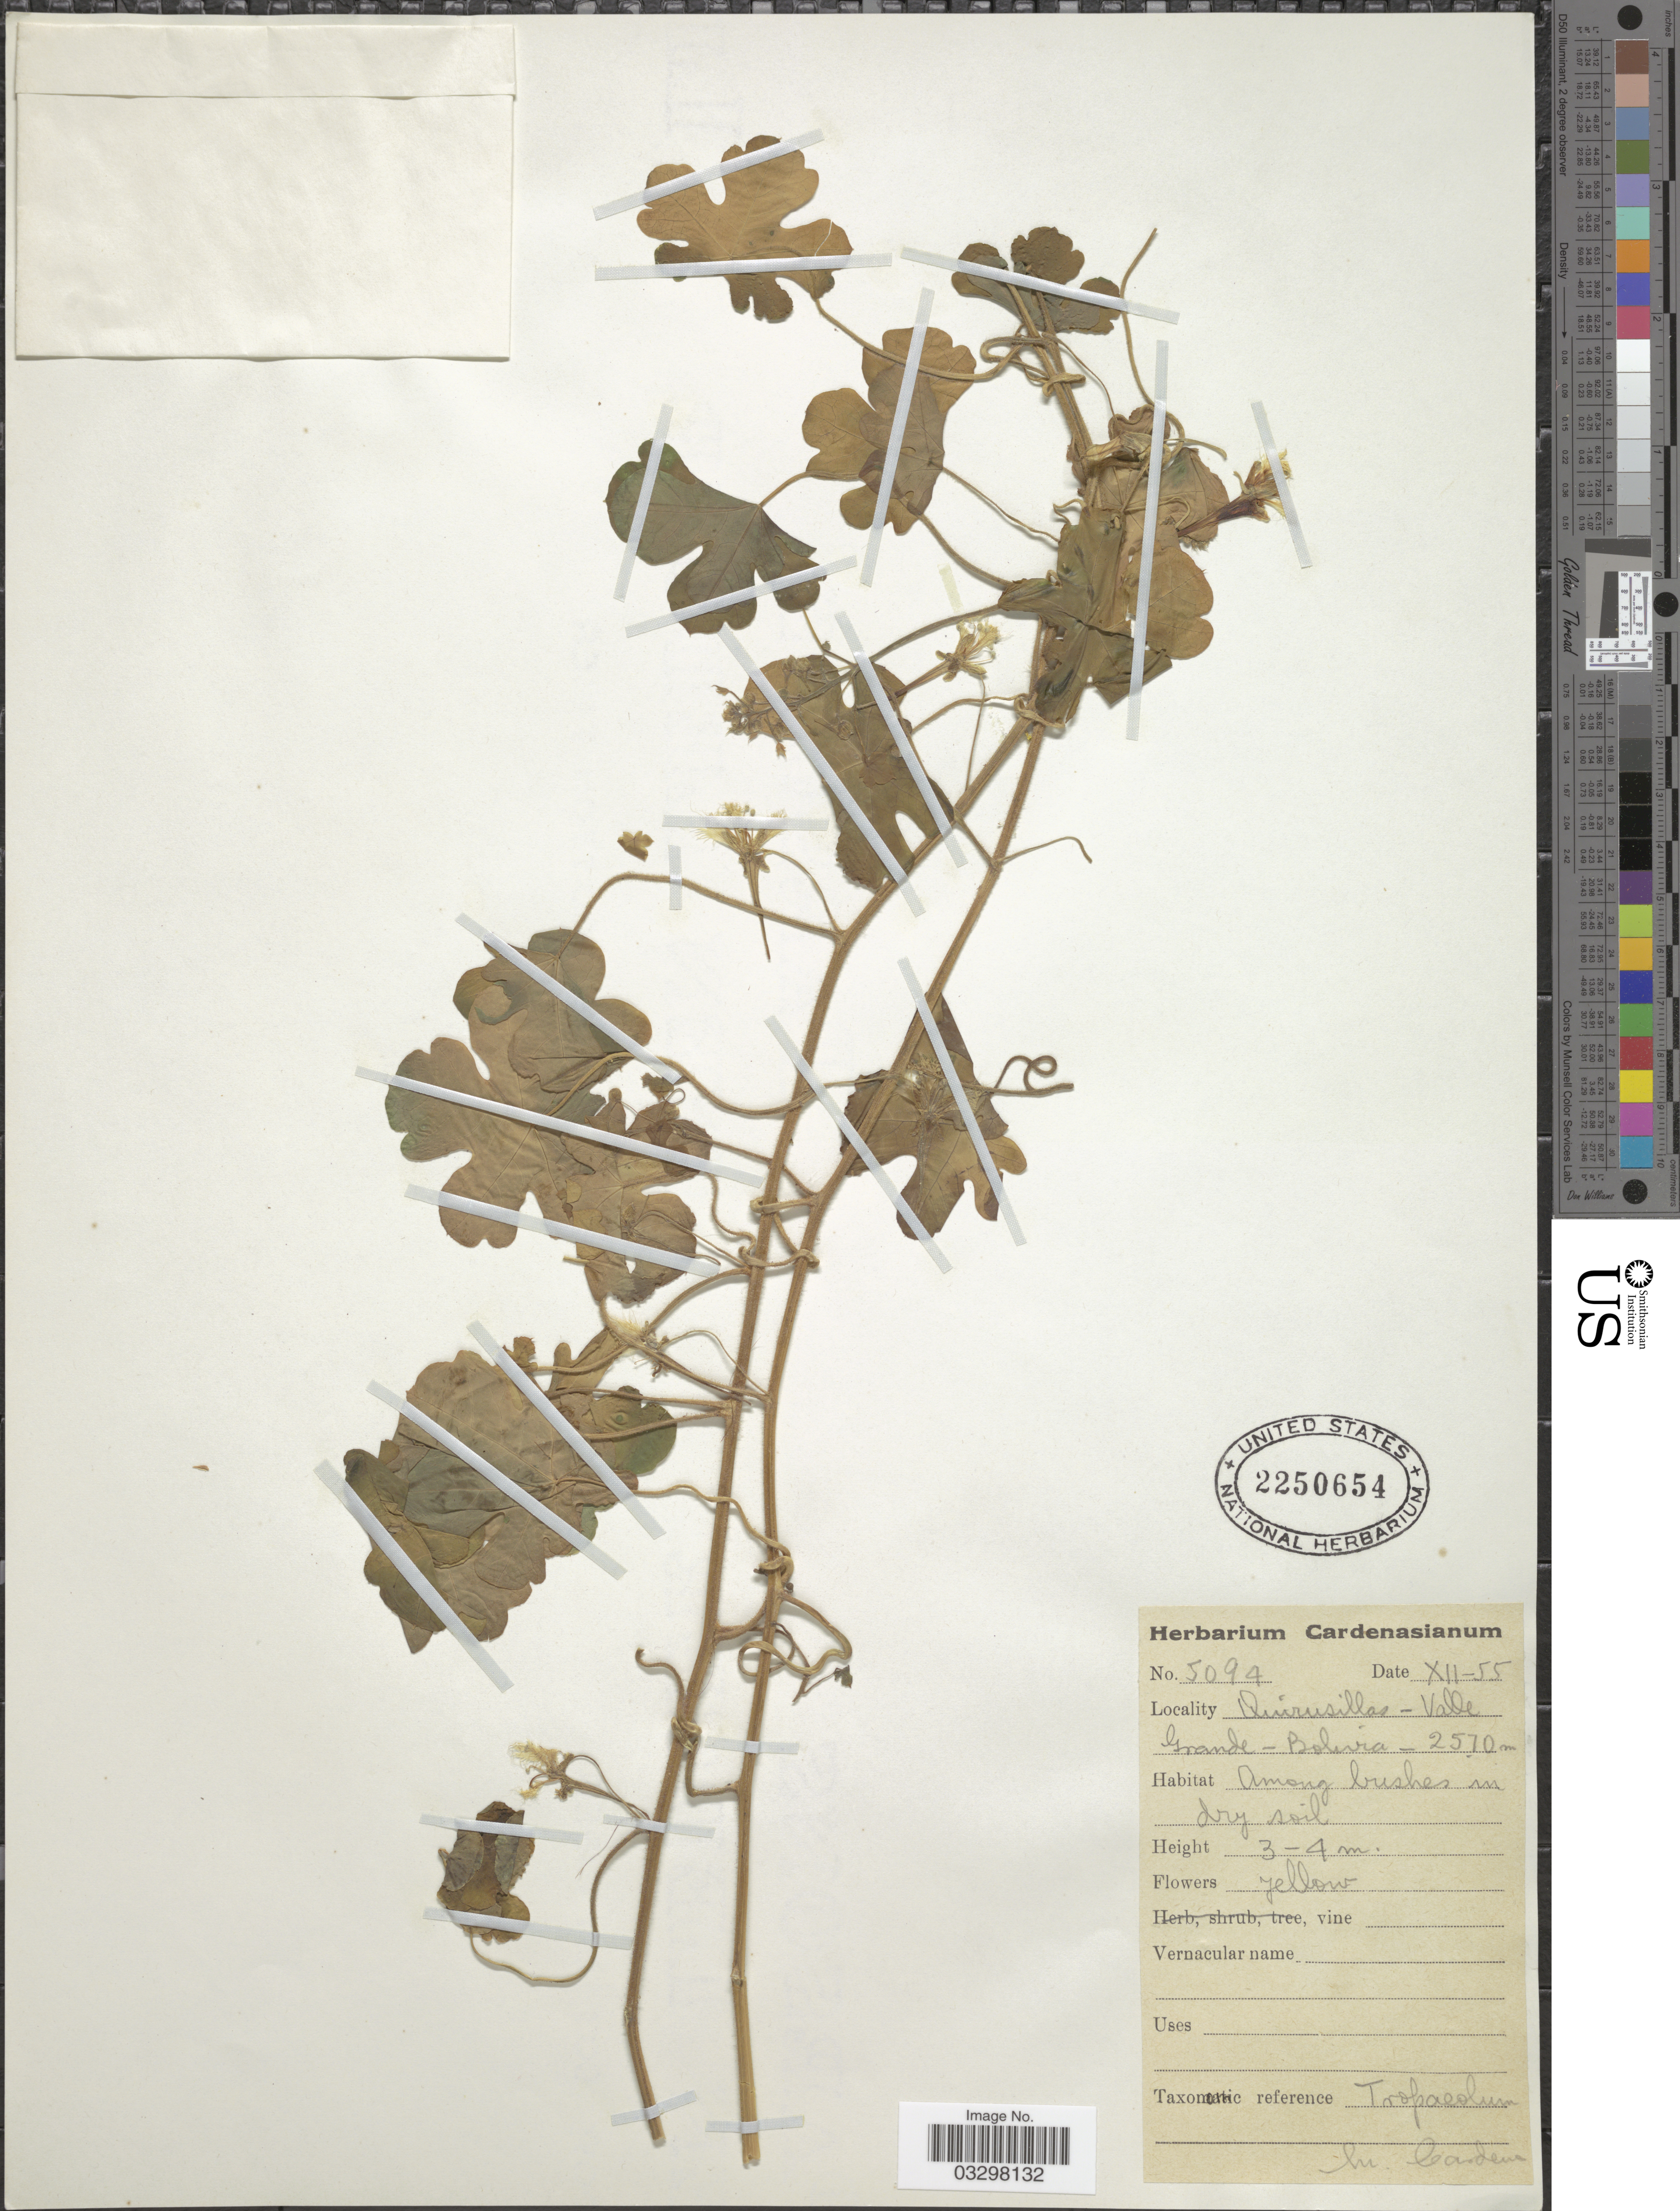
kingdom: Plantae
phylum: Tracheophyta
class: Magnoliopsida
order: Brassicales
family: Tropaeolaceae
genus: Tropaeolum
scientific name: Tropaeolum sp.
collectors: M. Cárdenas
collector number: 5094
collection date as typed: Transcribed d/m/y: /12/55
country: Bolivia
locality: Quirusillas - Valle Grande.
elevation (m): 2570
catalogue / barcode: US 2250654